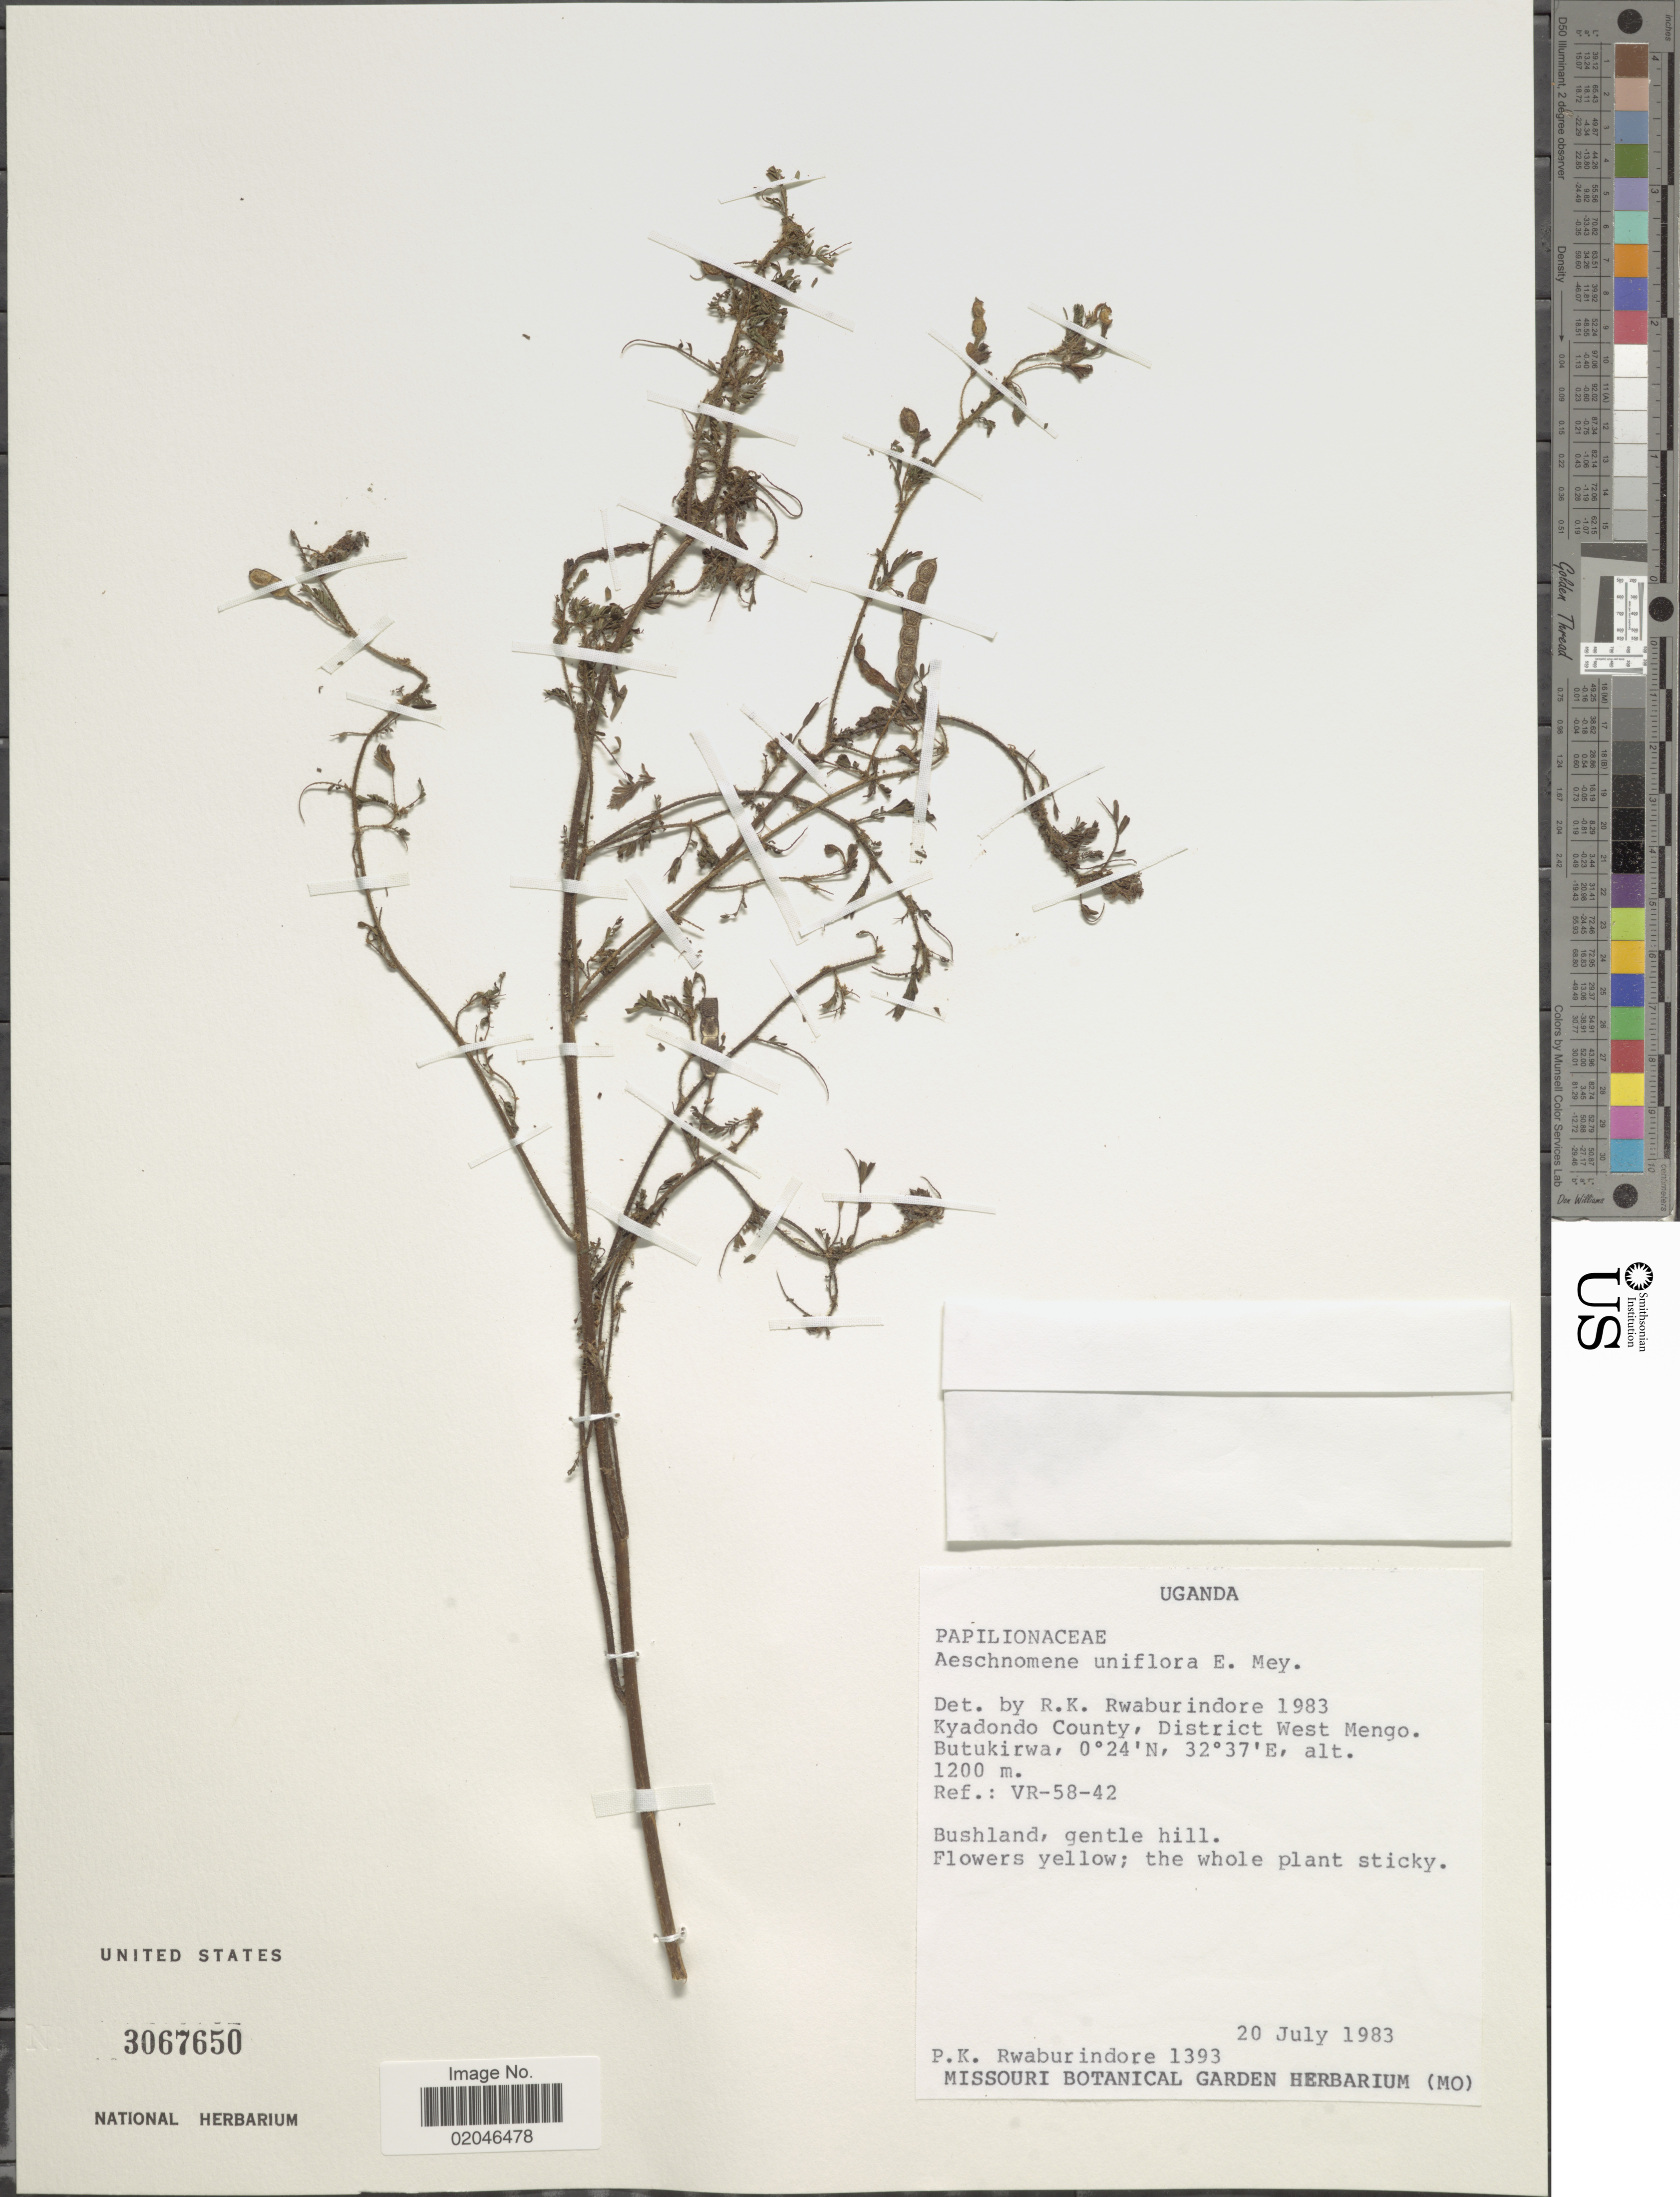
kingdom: Plantae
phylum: Tracheophyta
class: Magnoliopsida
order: Fabales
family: Fabaceae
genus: Aeschynomene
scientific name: Aeschynomene uniflora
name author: E. Mey.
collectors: P. Rwaburindore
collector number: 1393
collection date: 1983-07-20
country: Uganda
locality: Kyadondo County, District West Mengo. Butukirwa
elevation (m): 1200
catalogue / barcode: US 3067650